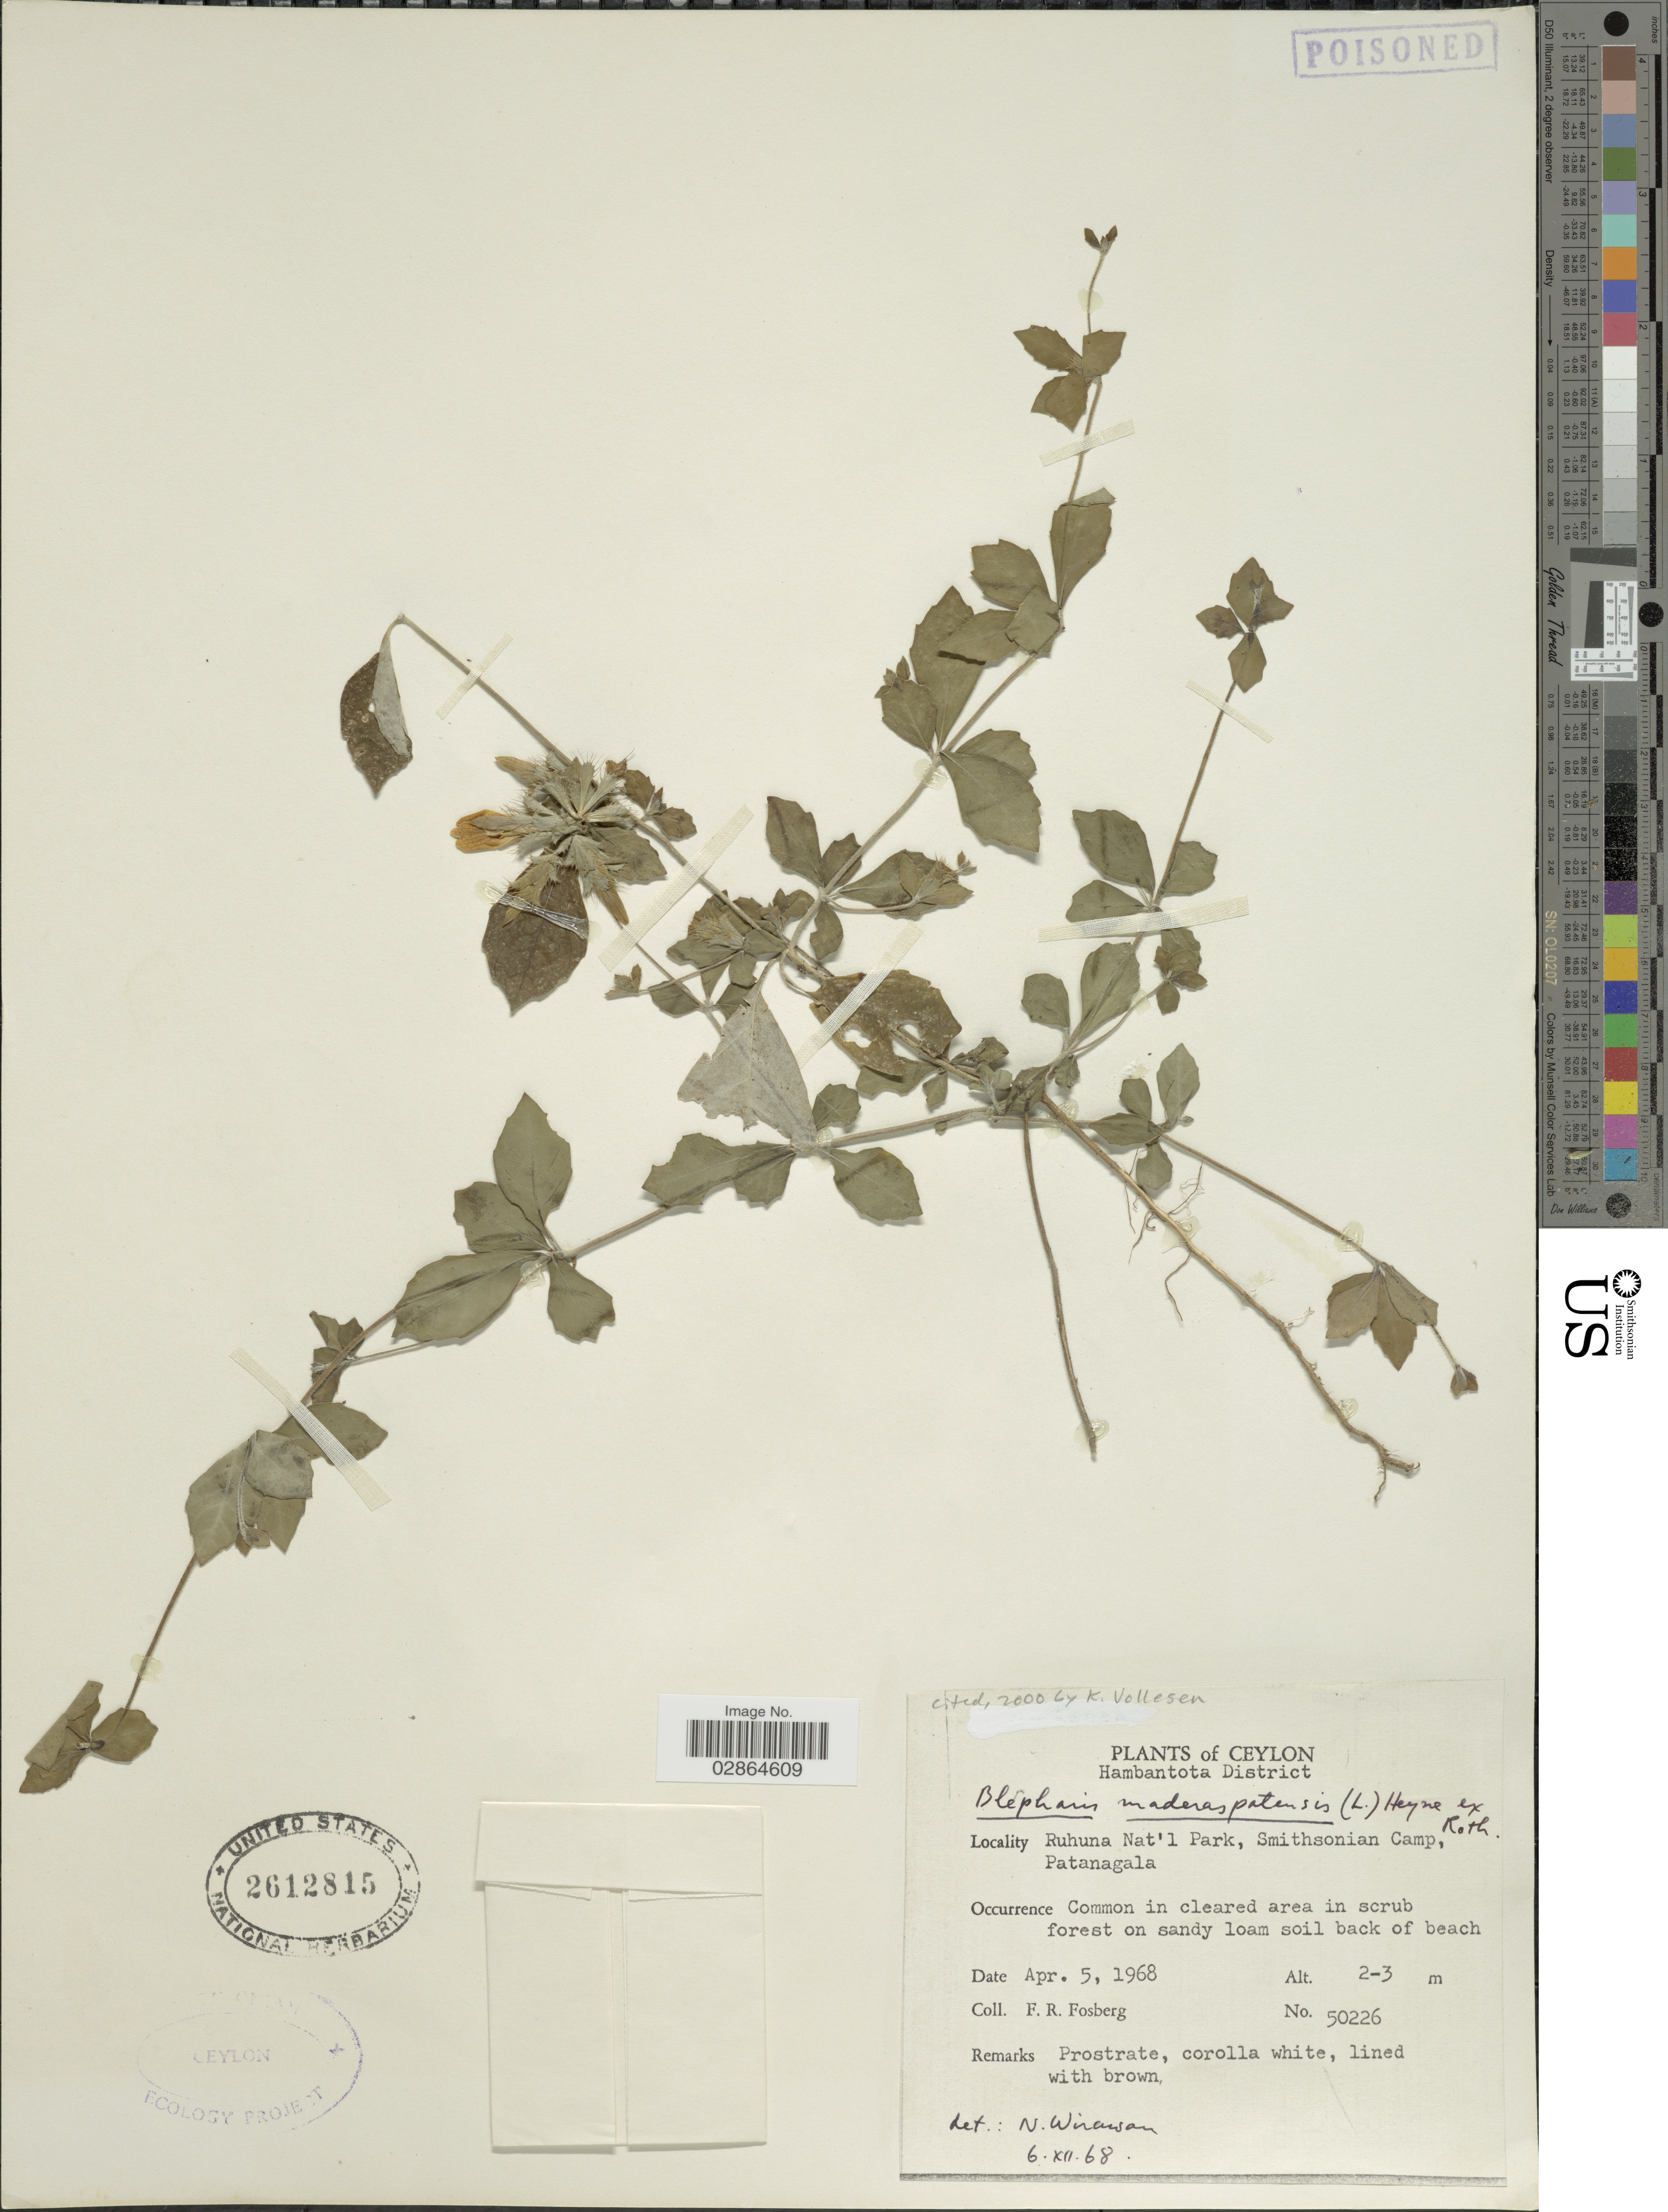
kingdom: Plantae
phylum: Tracheophyta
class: Magnoliopsida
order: Lamiales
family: Acanthaceae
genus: Blepharis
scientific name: Blepharis maderaspatensis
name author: (L.) B. Heyne ex Roth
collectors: F. R. Fosberg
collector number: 50226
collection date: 1968-04-05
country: Sri Lanka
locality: Ceylon, Hambantota District, Ruhuna Nat'l Park, Smithsonian Camp, Patanagala.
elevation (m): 2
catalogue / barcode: US 2612815